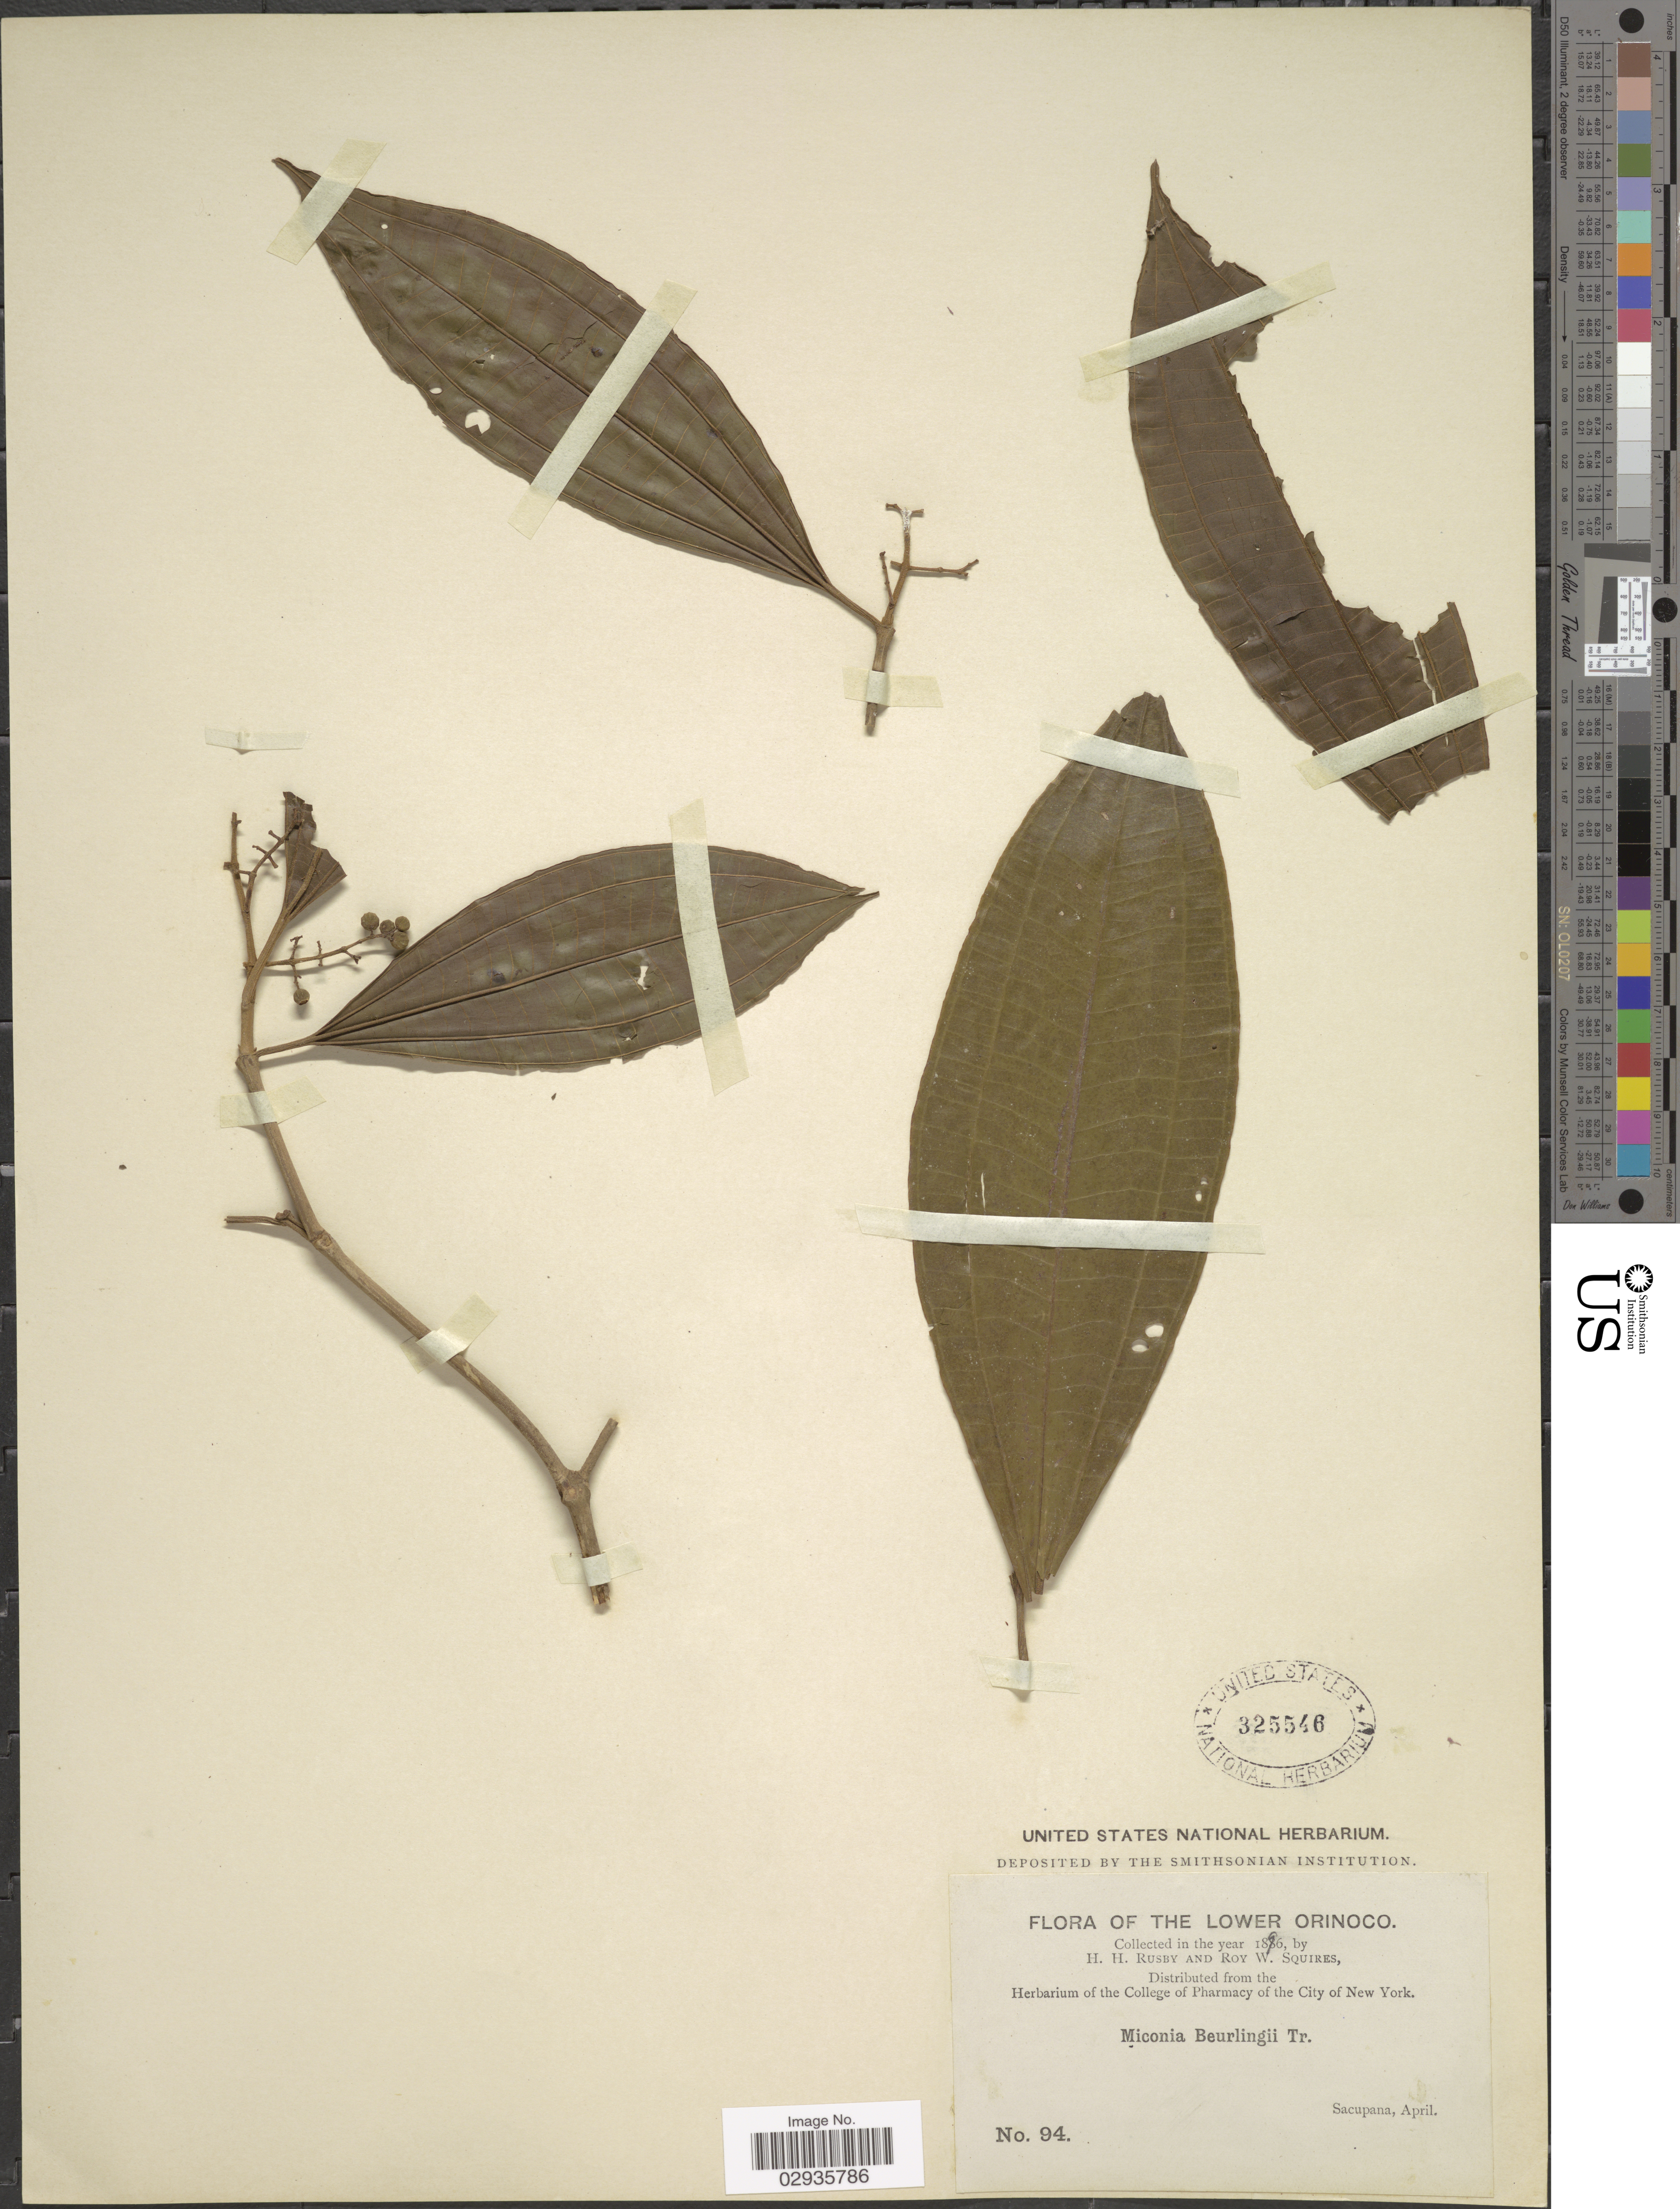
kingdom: Plantae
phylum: Tracheophyta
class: Magnoliopsida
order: Myrtales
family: Melastomataceae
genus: Miconia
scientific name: Miconia affinis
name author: DC.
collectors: H. H. Rusby & R. Squires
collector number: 94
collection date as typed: Apr 1896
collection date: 1896-04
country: Venezuela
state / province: Delta Amacuro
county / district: Antonio Díaz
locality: Lower Orinoco, Sacupana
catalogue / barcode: US 325546